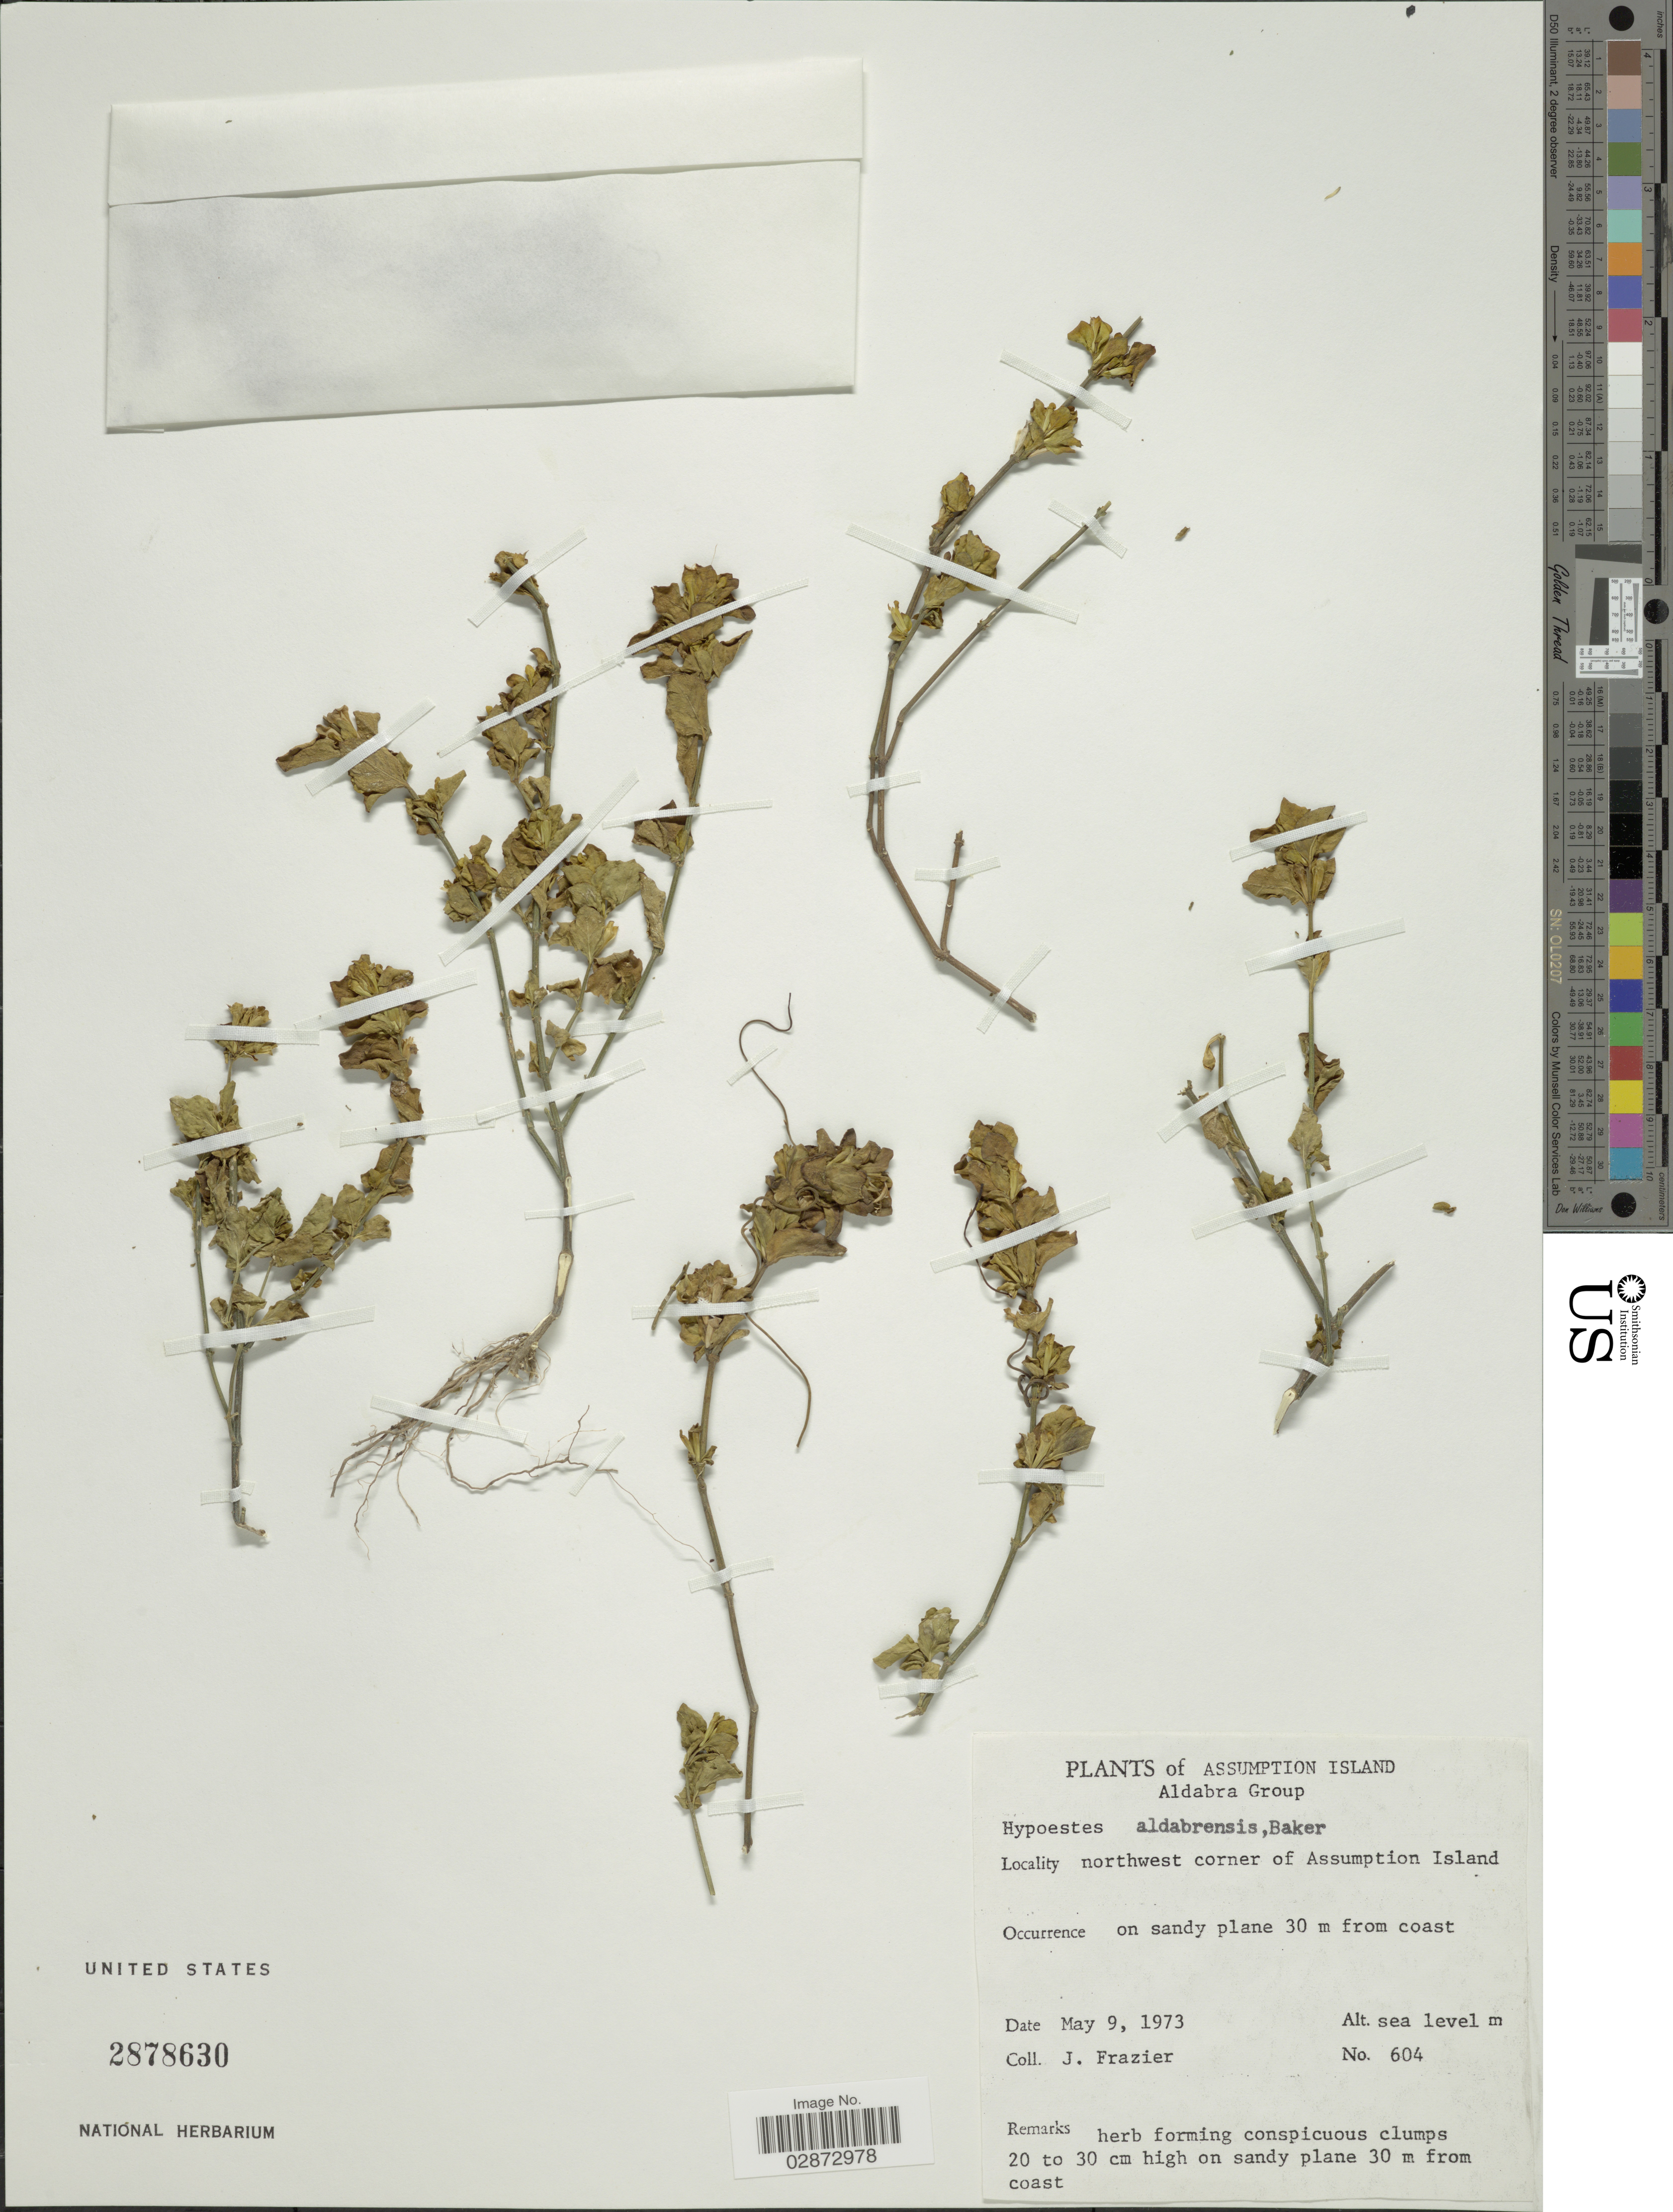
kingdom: Plantae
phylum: Tracheophyta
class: Magnoliopsida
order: Lamiales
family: Acanthaceae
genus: Hypoestes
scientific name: Hypoestes aldabrensis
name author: Baker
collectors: J. Frazier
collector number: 604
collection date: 1973-05-09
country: Seychelles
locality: Assumption Island. Aldabra Group. Northwest corner of Assumption Island.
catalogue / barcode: US 2878630